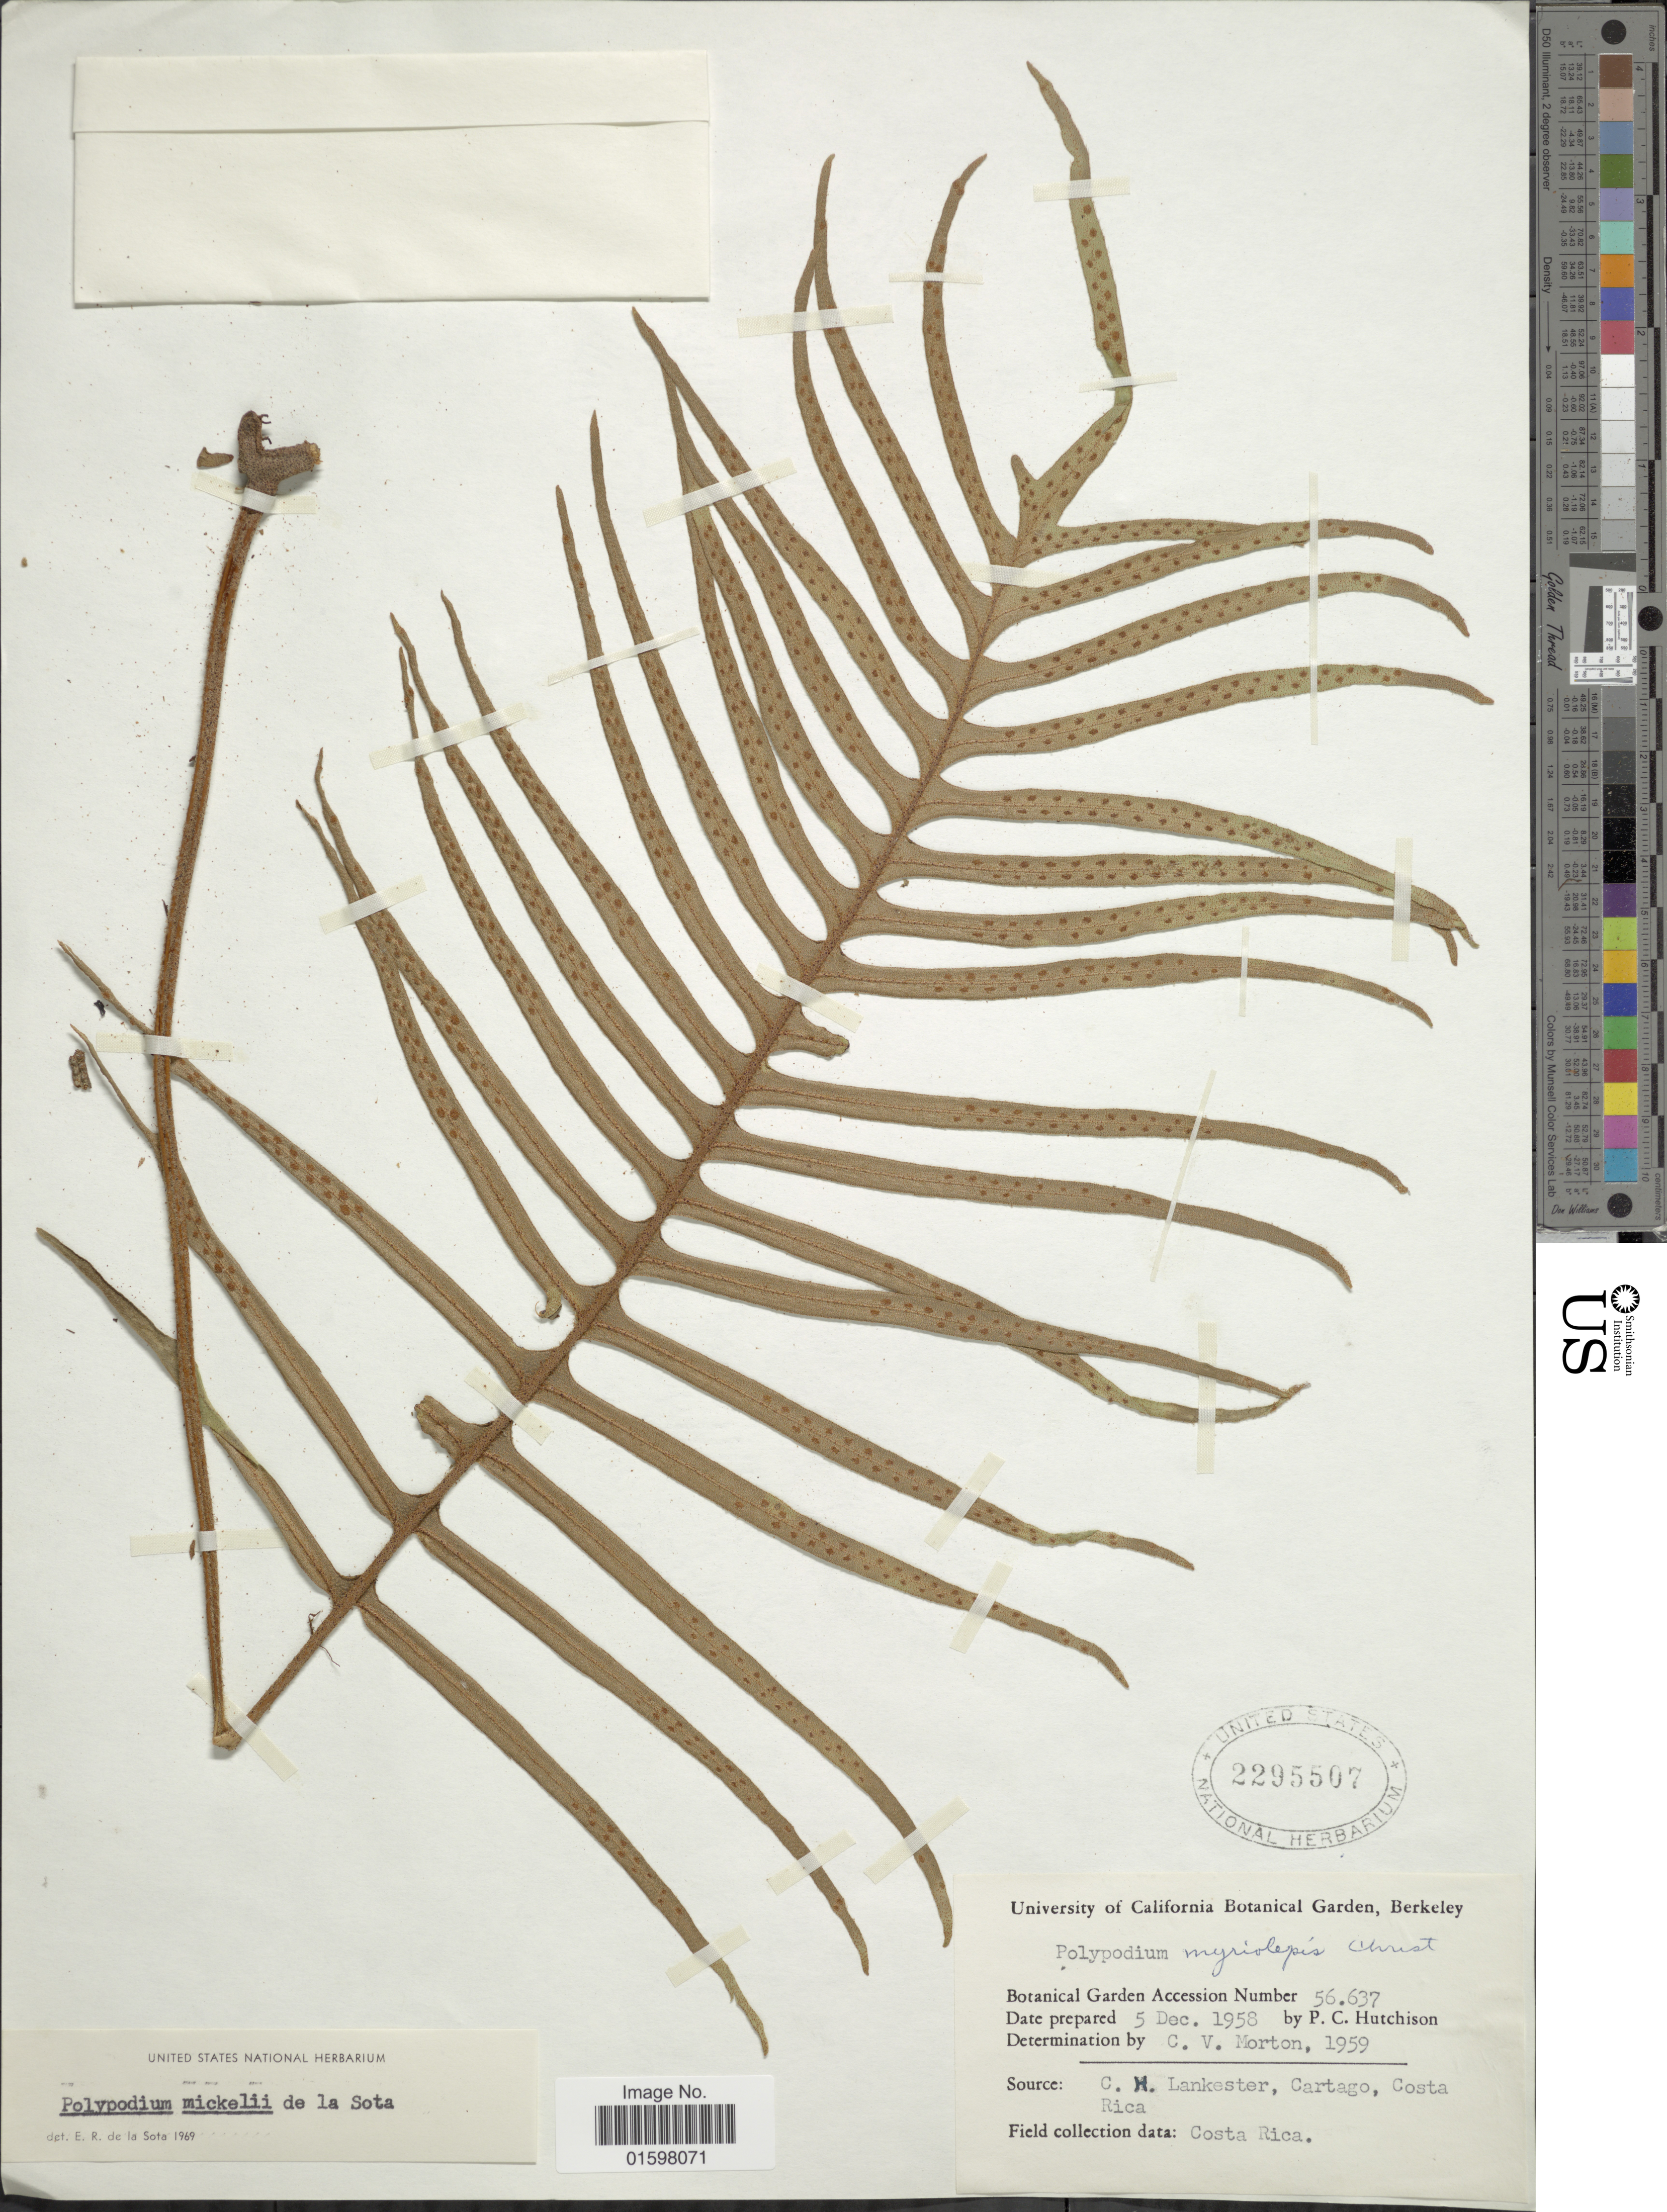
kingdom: Plantae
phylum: Tracheophyta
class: Polypodiopsida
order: Polypodiales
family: Polypodiaceae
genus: Pleopeltis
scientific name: Pleopeltis myriolepis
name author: (Christ) A.R. Sm. & Tejero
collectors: P. C. Hutchison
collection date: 1958-12-05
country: United States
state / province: California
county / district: Alameda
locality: University of California Botanical Garden, Berkeley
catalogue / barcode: US 2295507